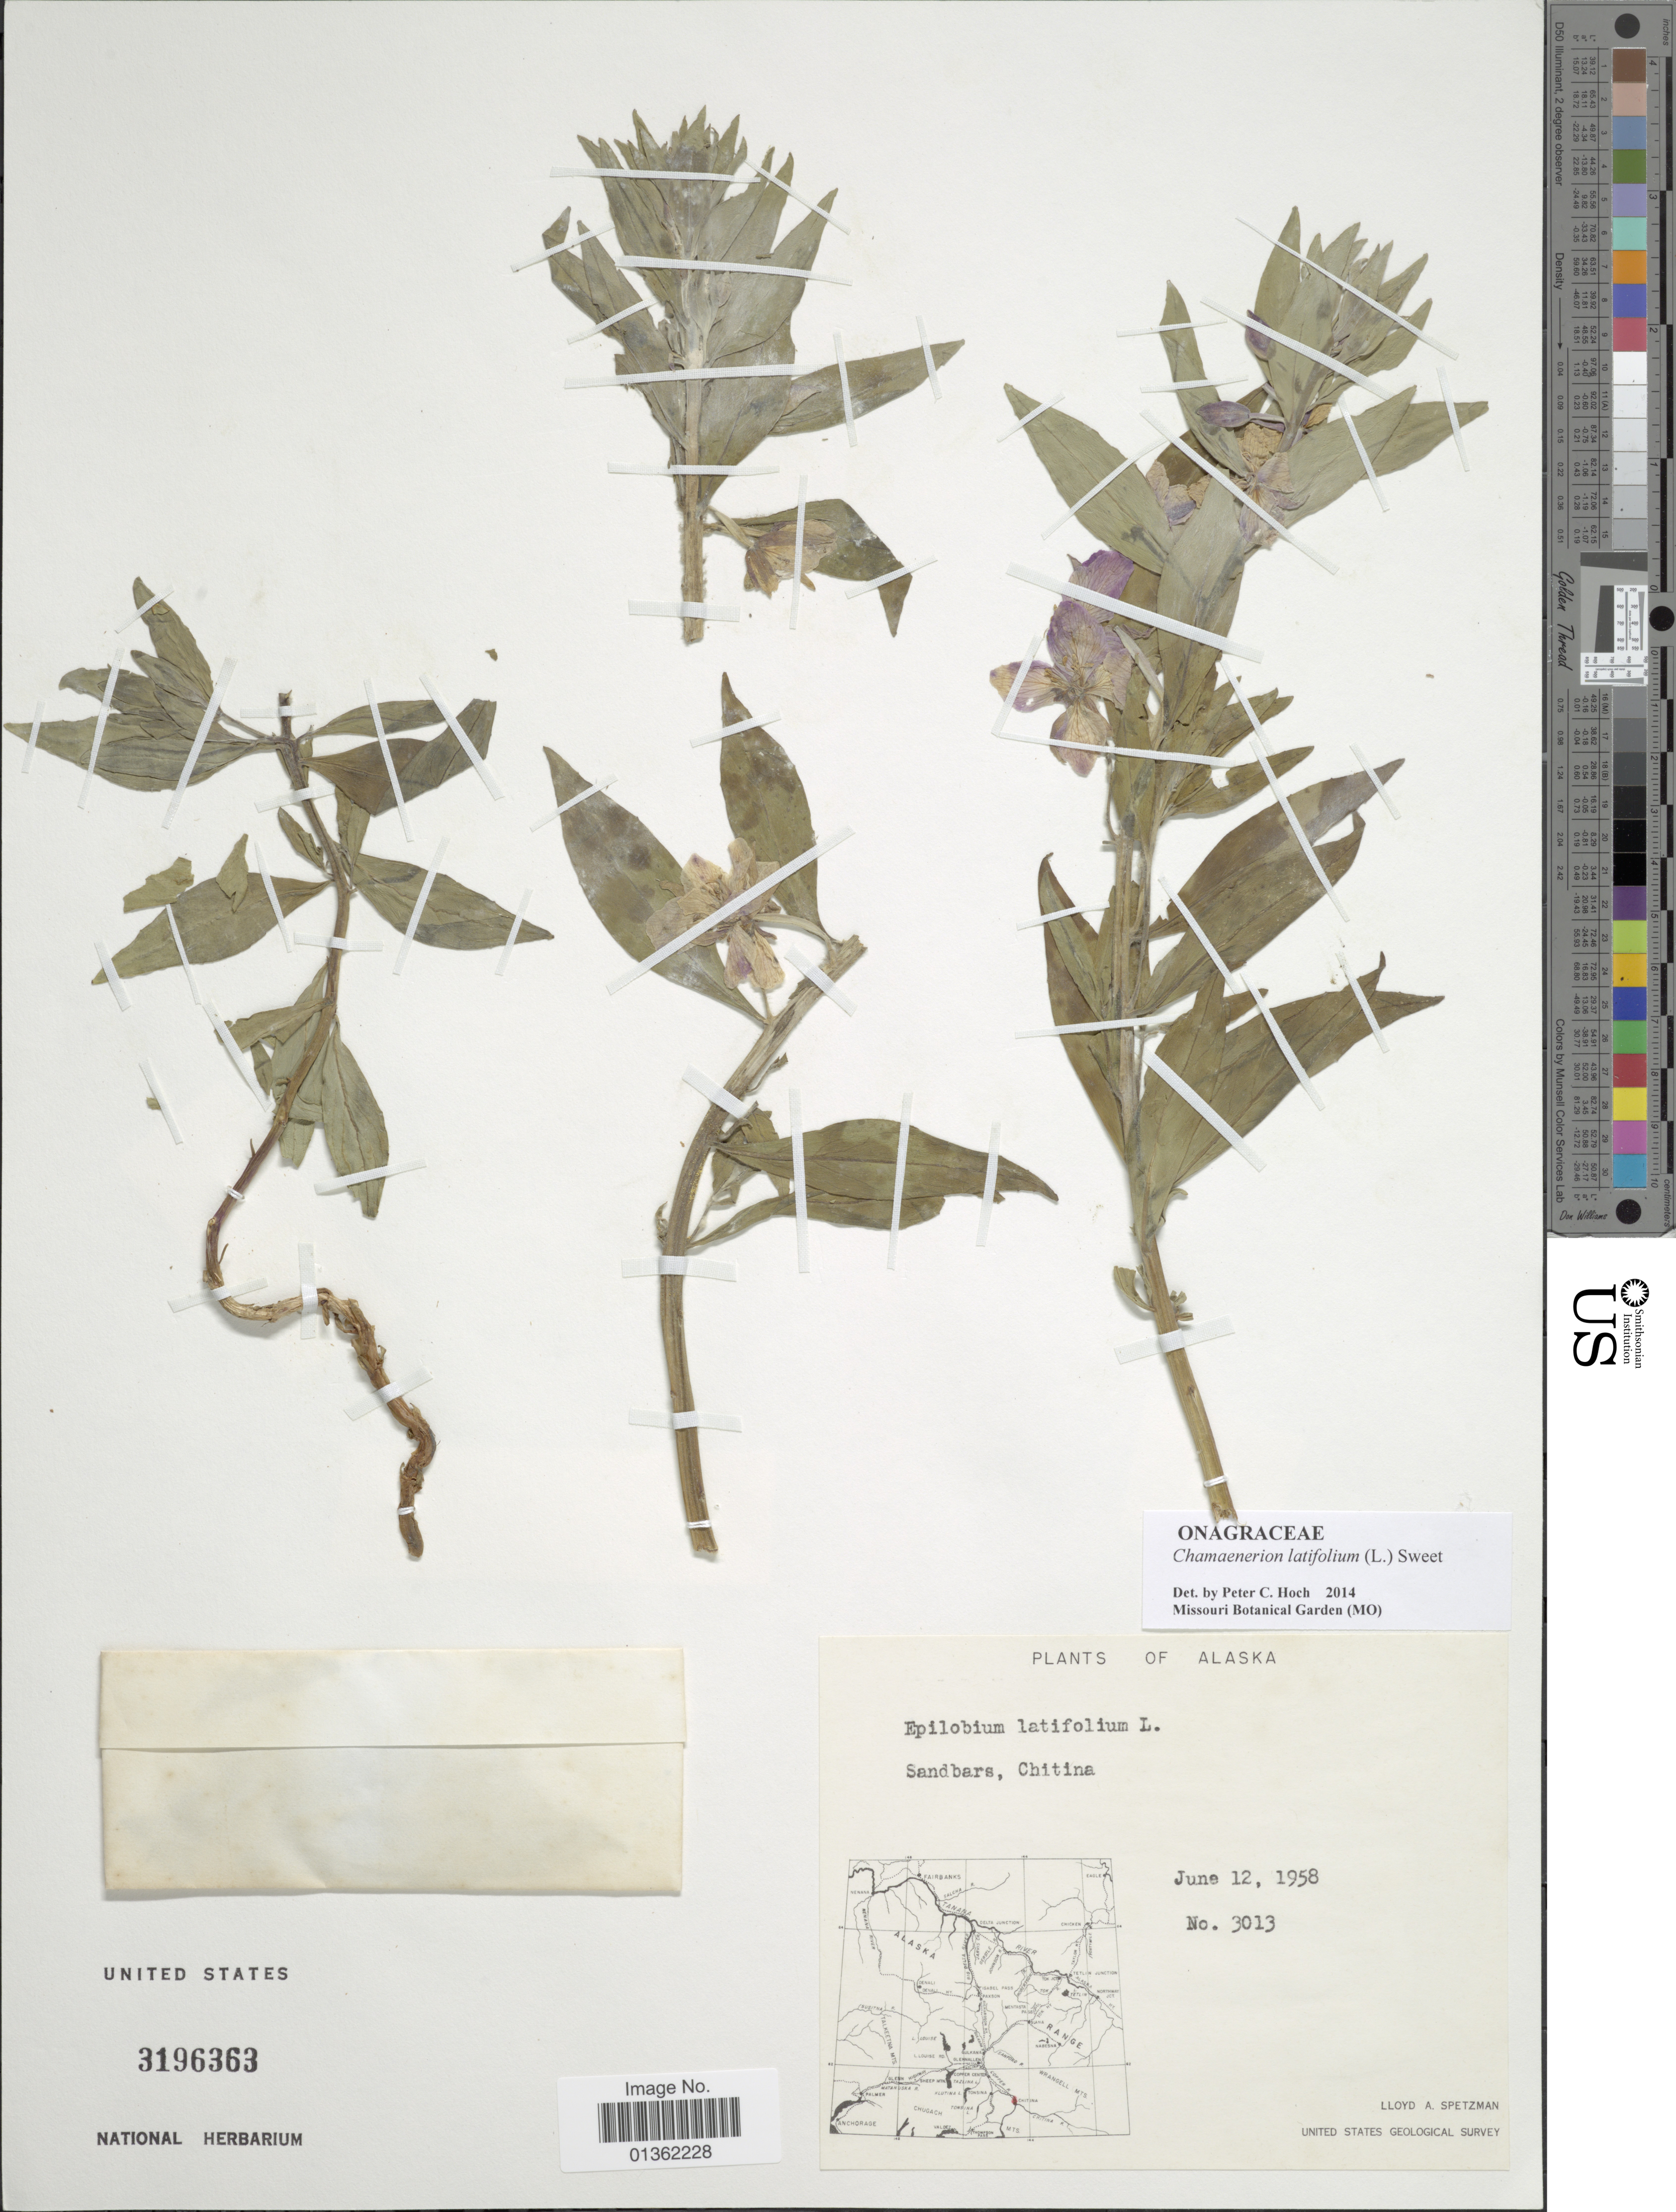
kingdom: Plantae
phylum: Tracheophyta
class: Magnoliopsida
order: Myrtales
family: Onagraceae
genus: Chamaenerion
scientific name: Chamaenerion latifolium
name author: (L.) Th. Fr. & Lange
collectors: L. Spetzman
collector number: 3013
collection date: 1958-06-12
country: United States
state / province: Alaska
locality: Sandbars, Chitina.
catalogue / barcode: US 3196363